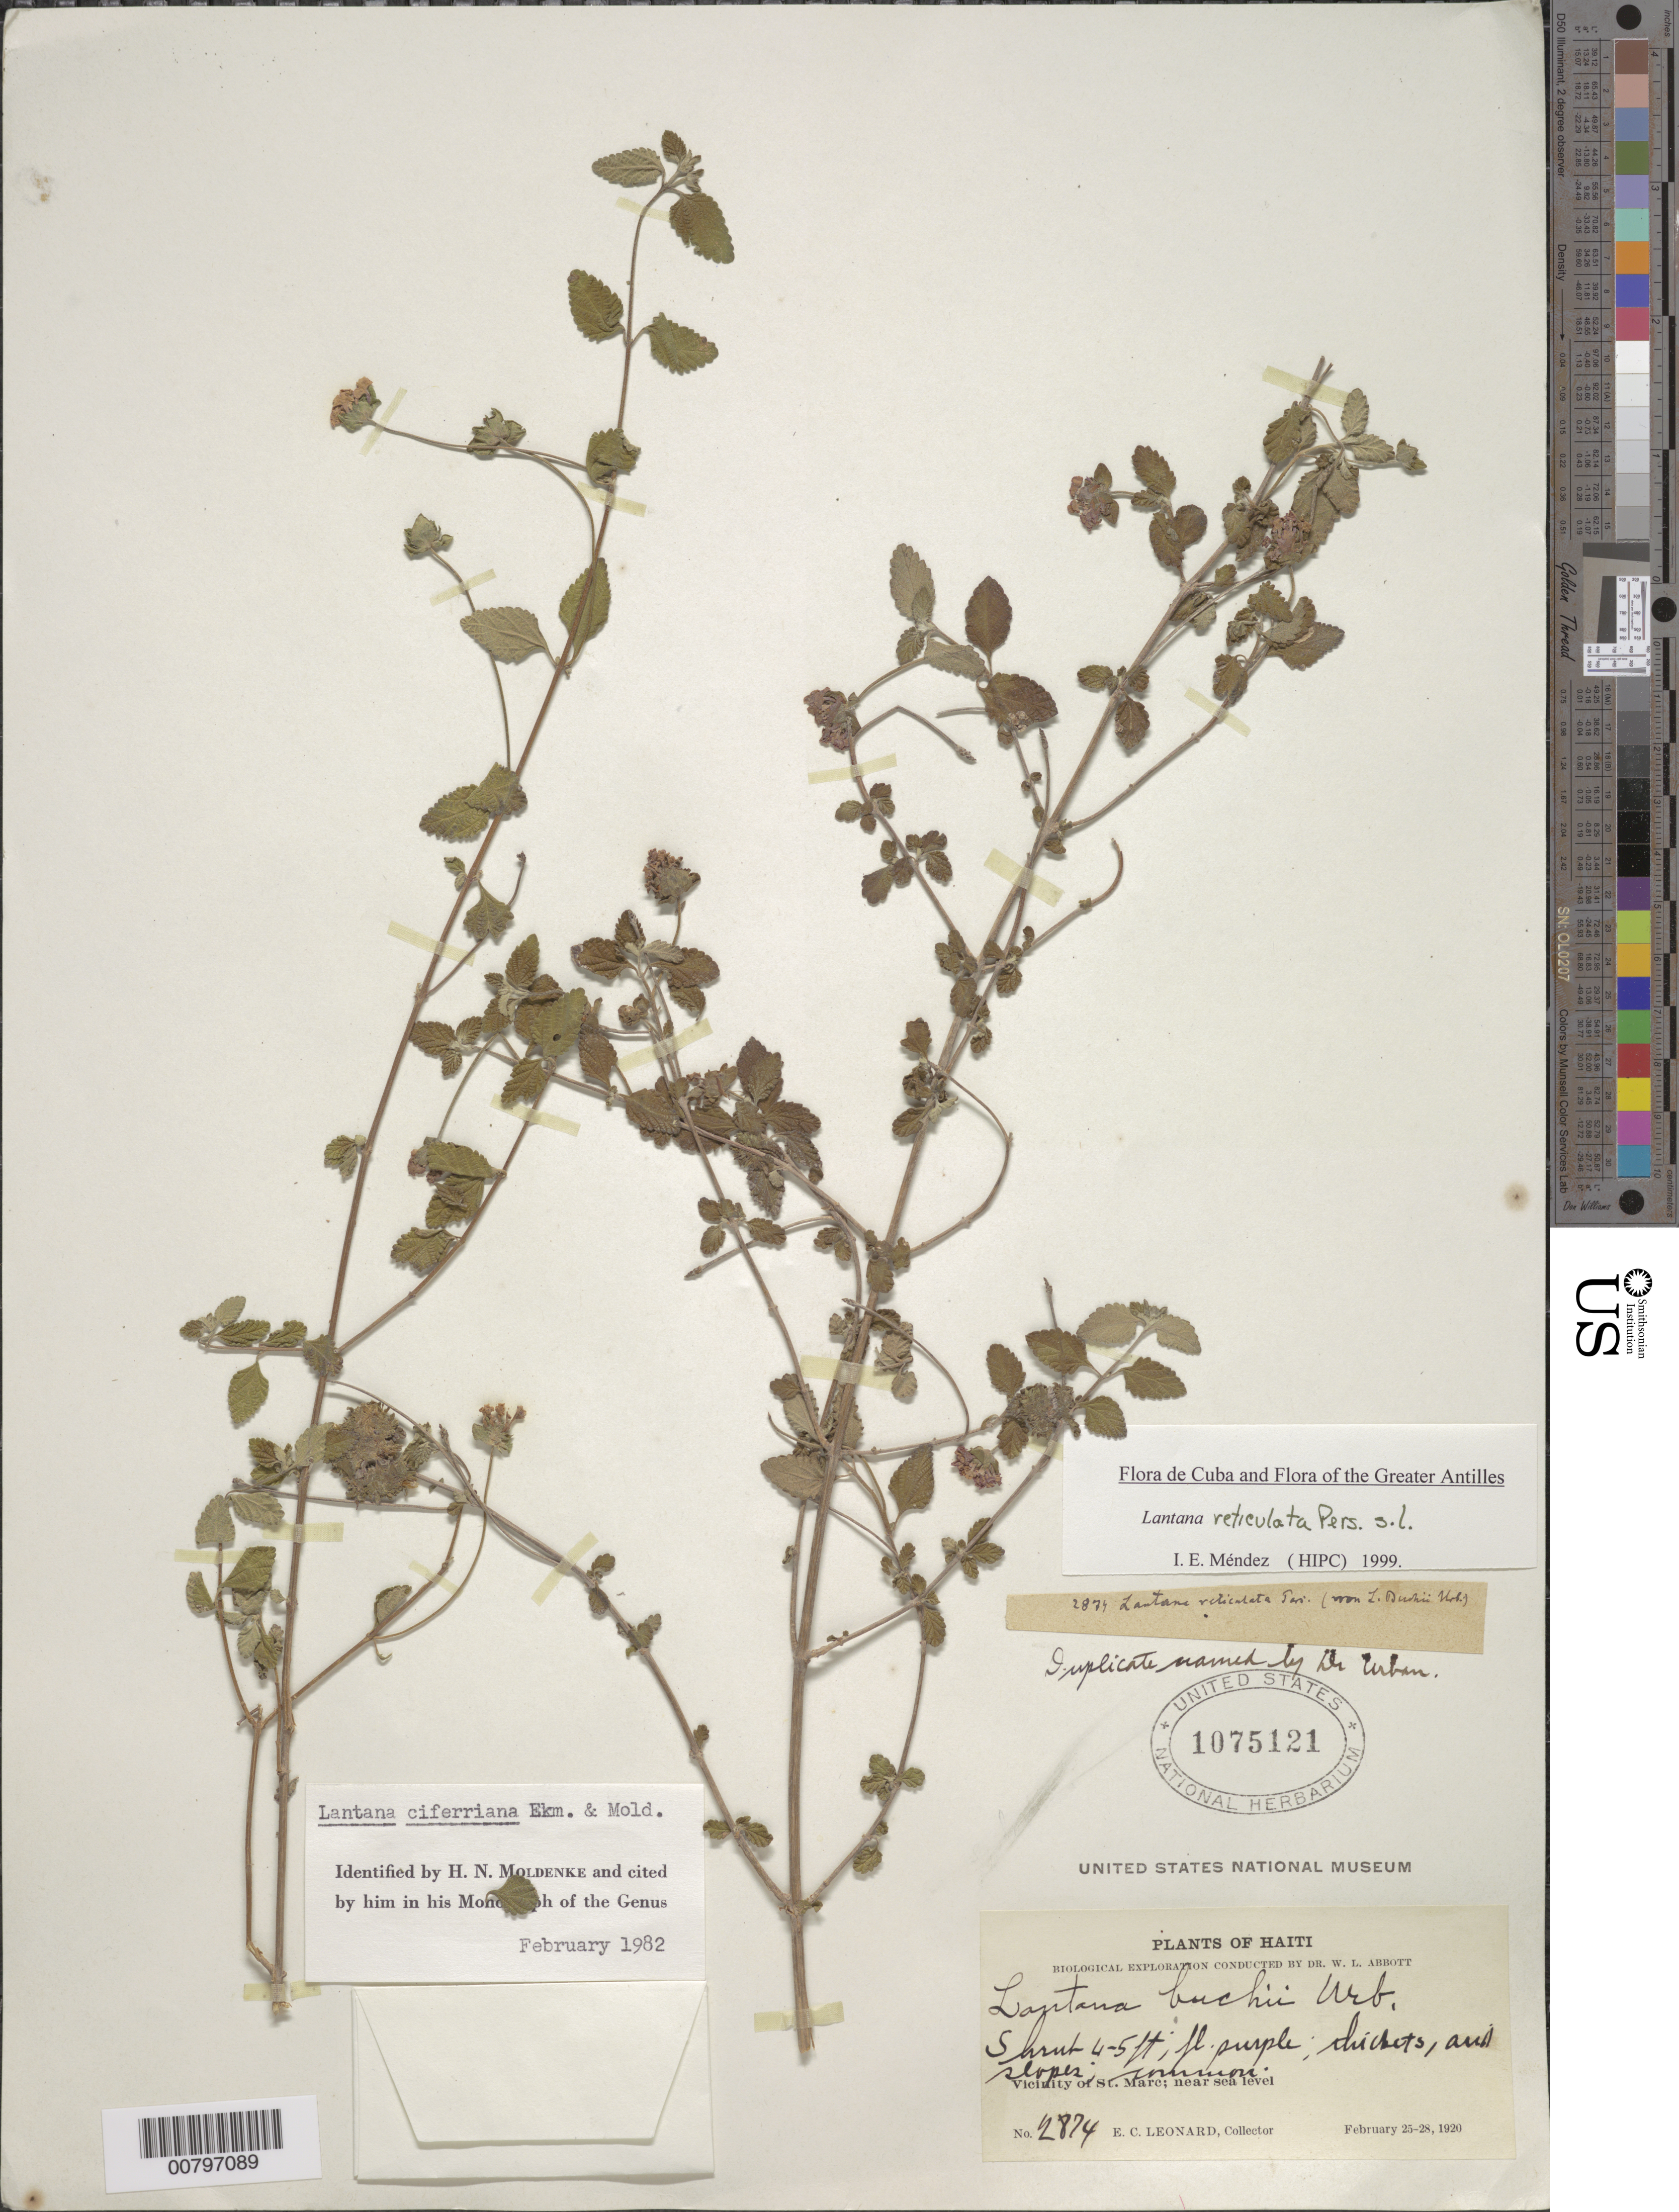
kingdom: Plantae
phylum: Tracheophyta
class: Magnoliopsida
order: Lamiales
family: Verbenaceae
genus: Lantana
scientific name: Lantana reticulata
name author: Pers.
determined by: Méndez, Isidro E., (HIPC)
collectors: E. C. Leonard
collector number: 2874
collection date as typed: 25 Feb 1920 to 28 Feb 1920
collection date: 1920-02-25/1920-02-28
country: Haiti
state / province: Artibonite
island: Hispaniola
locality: Vicinity of St. Marc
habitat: Thickets on arid slopes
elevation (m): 0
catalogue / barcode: US 1075121